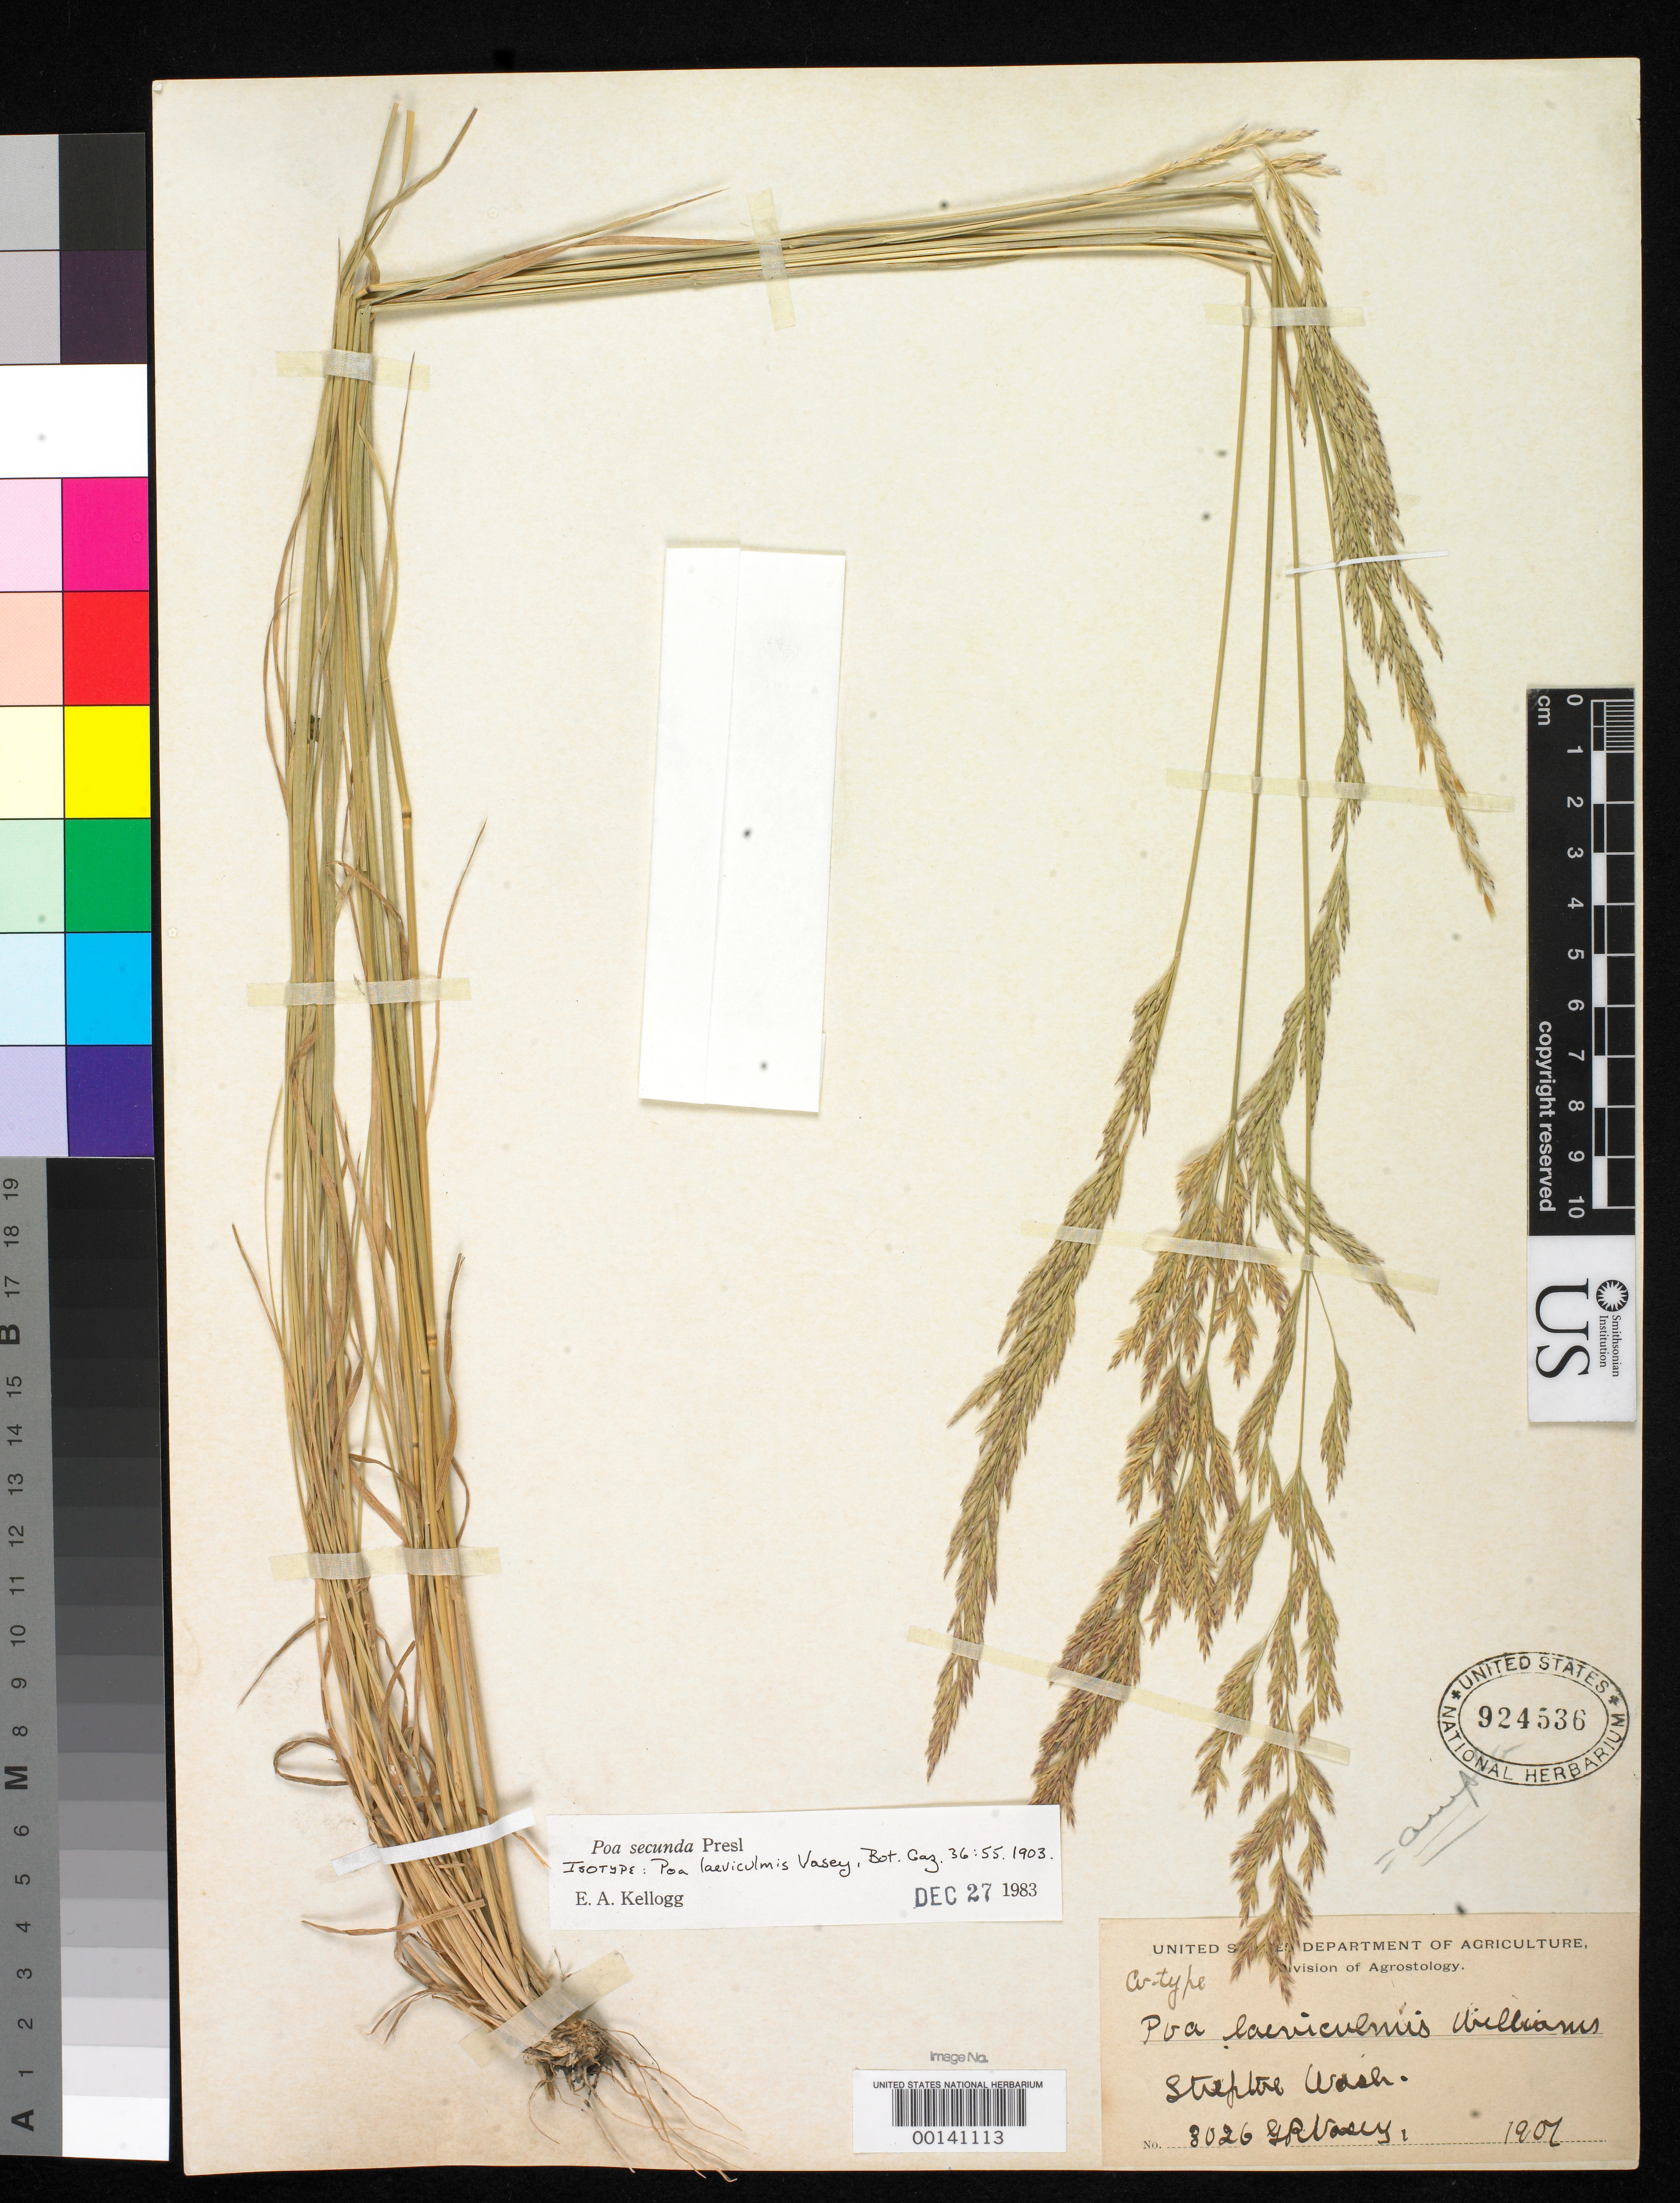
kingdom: Plantae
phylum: Tracheophyta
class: Liliopsida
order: Poales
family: Poaceae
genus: Poa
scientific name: Poa laeviculmis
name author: T.A. Williams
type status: Isotype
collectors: G. R. Vasey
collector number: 3026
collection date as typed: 25 Jun 1907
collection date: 1907-06-25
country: United States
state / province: Washington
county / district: Whitman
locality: Steptoe.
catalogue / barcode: US 924536